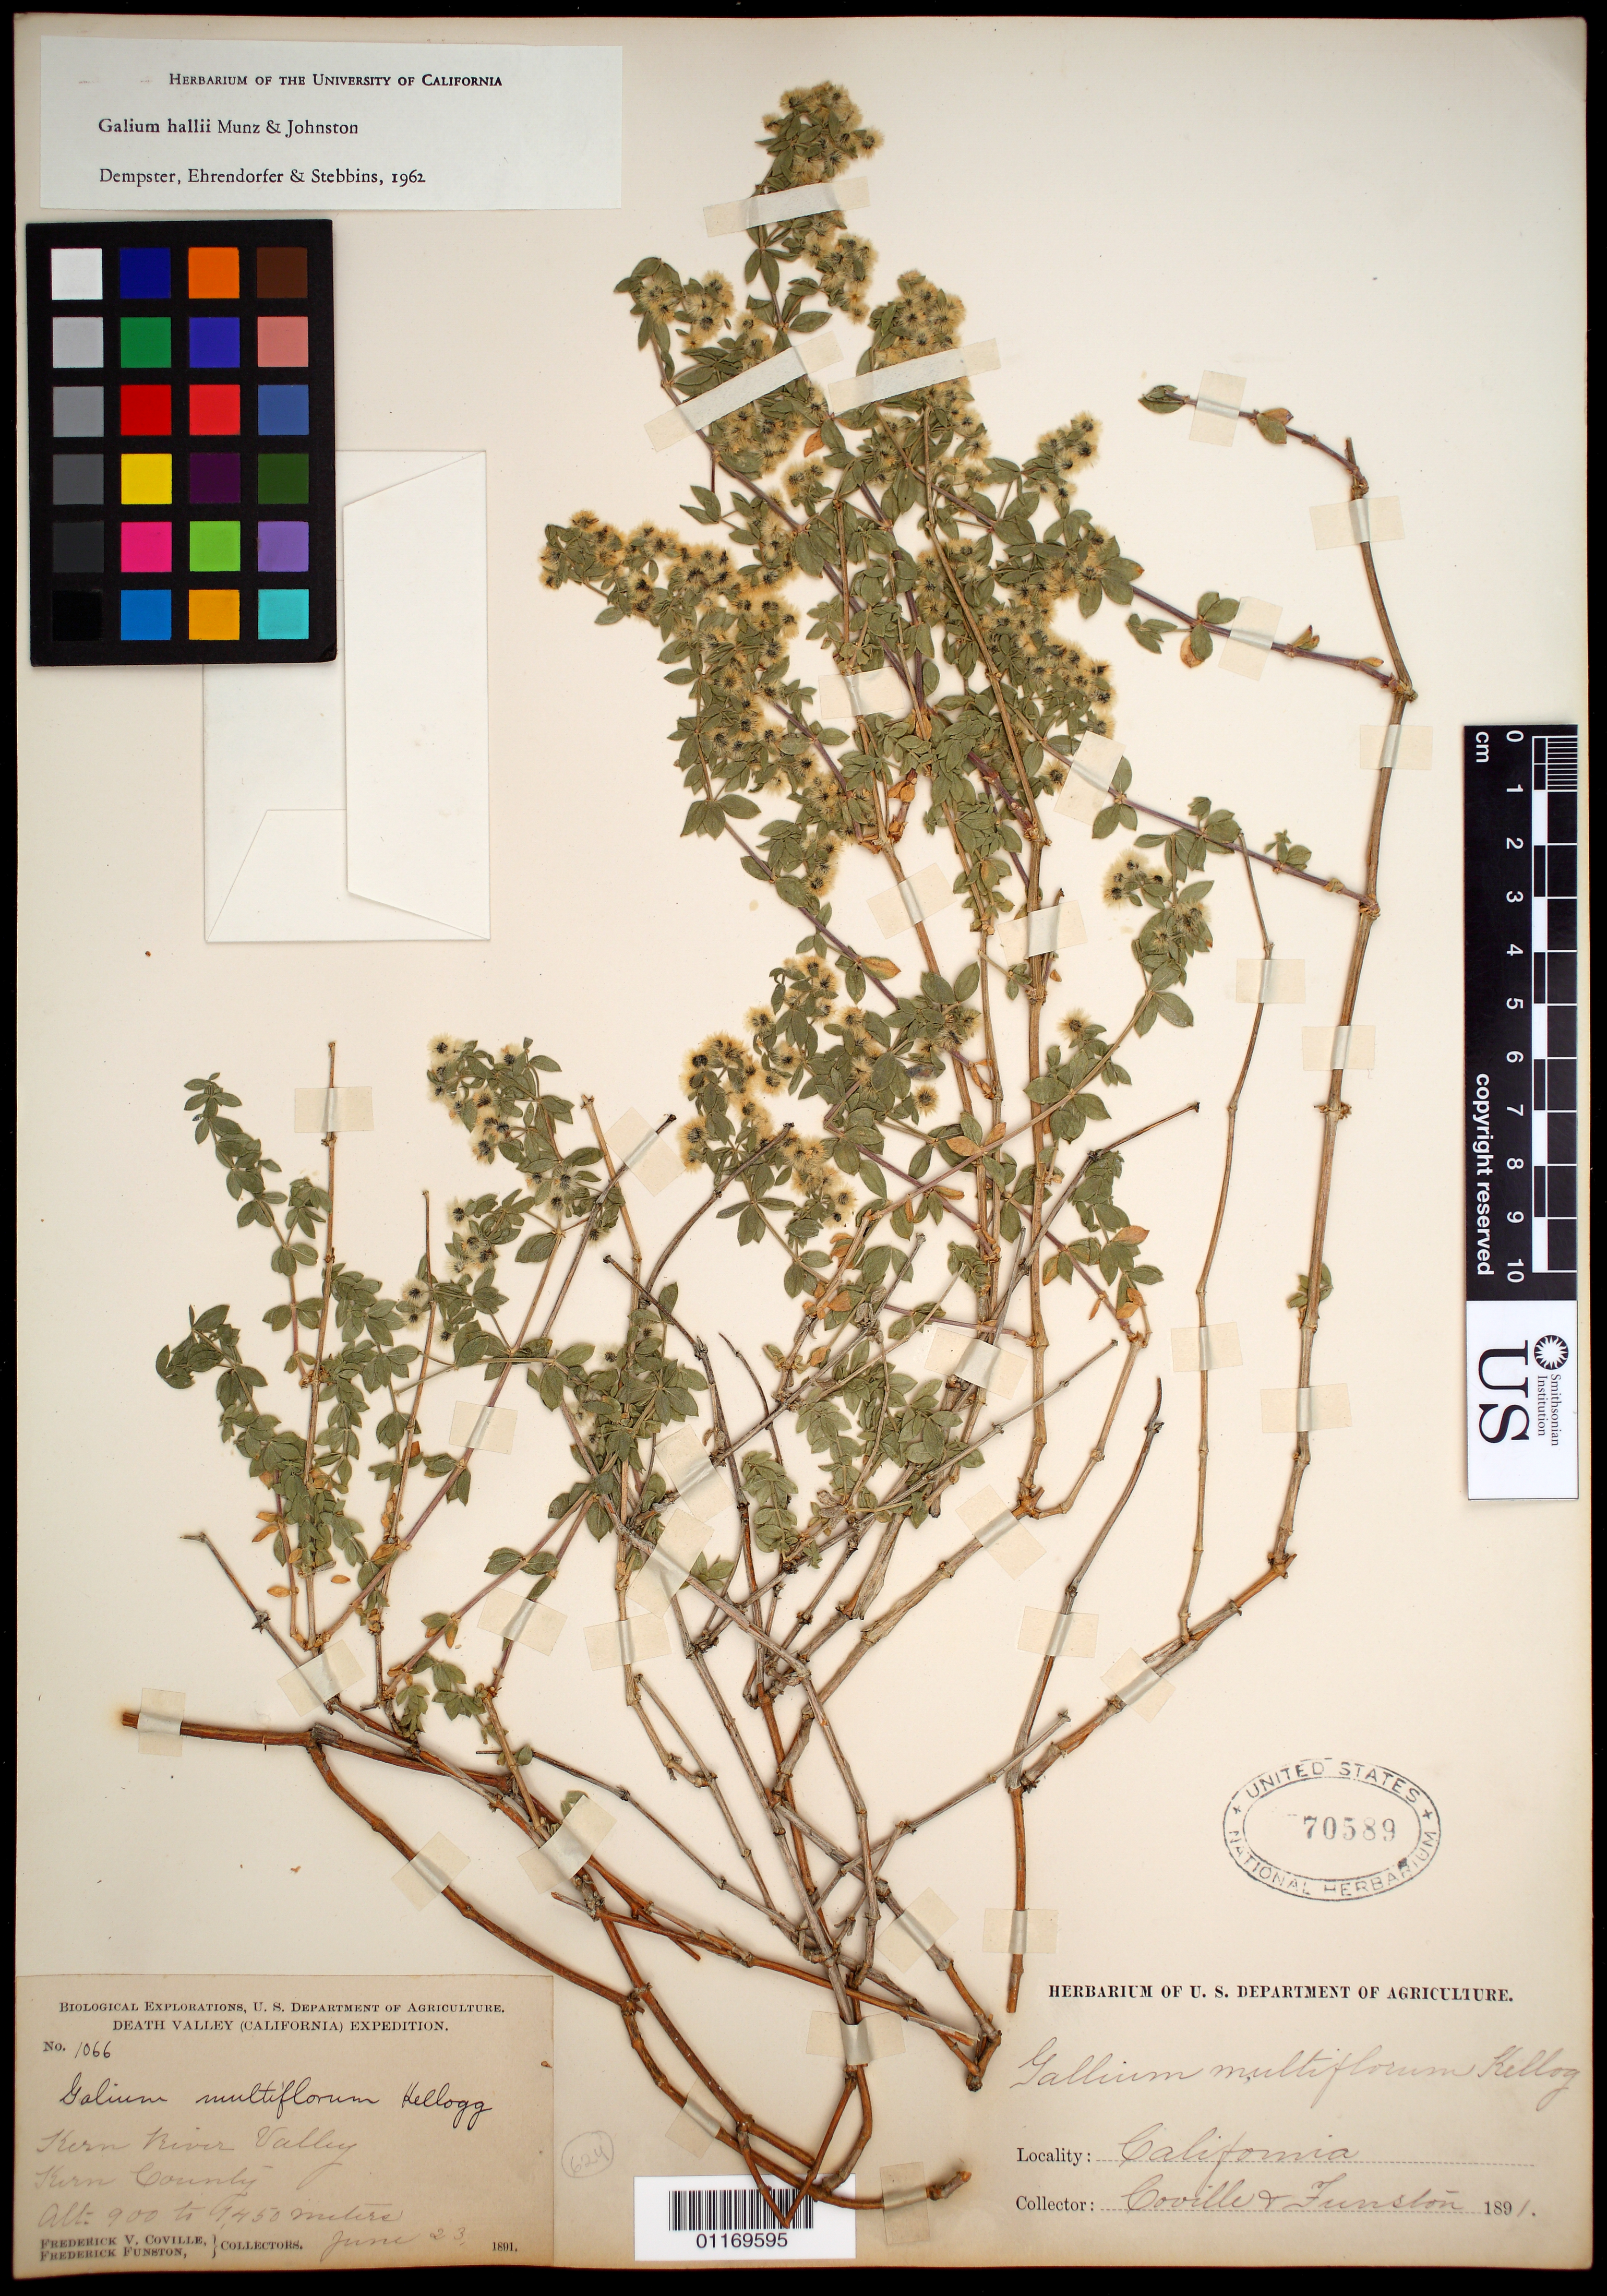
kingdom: Plantae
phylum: Tracheophyta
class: Magnoliopsida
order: Gentianales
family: Rubiaceae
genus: Galium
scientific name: Galium hallii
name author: Munz & I.M. Johnst.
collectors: F. V. Coville & F. Funston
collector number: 1066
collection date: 1891-06-23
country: United States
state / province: California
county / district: Kern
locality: Kern River Valley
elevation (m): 900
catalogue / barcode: US 70589